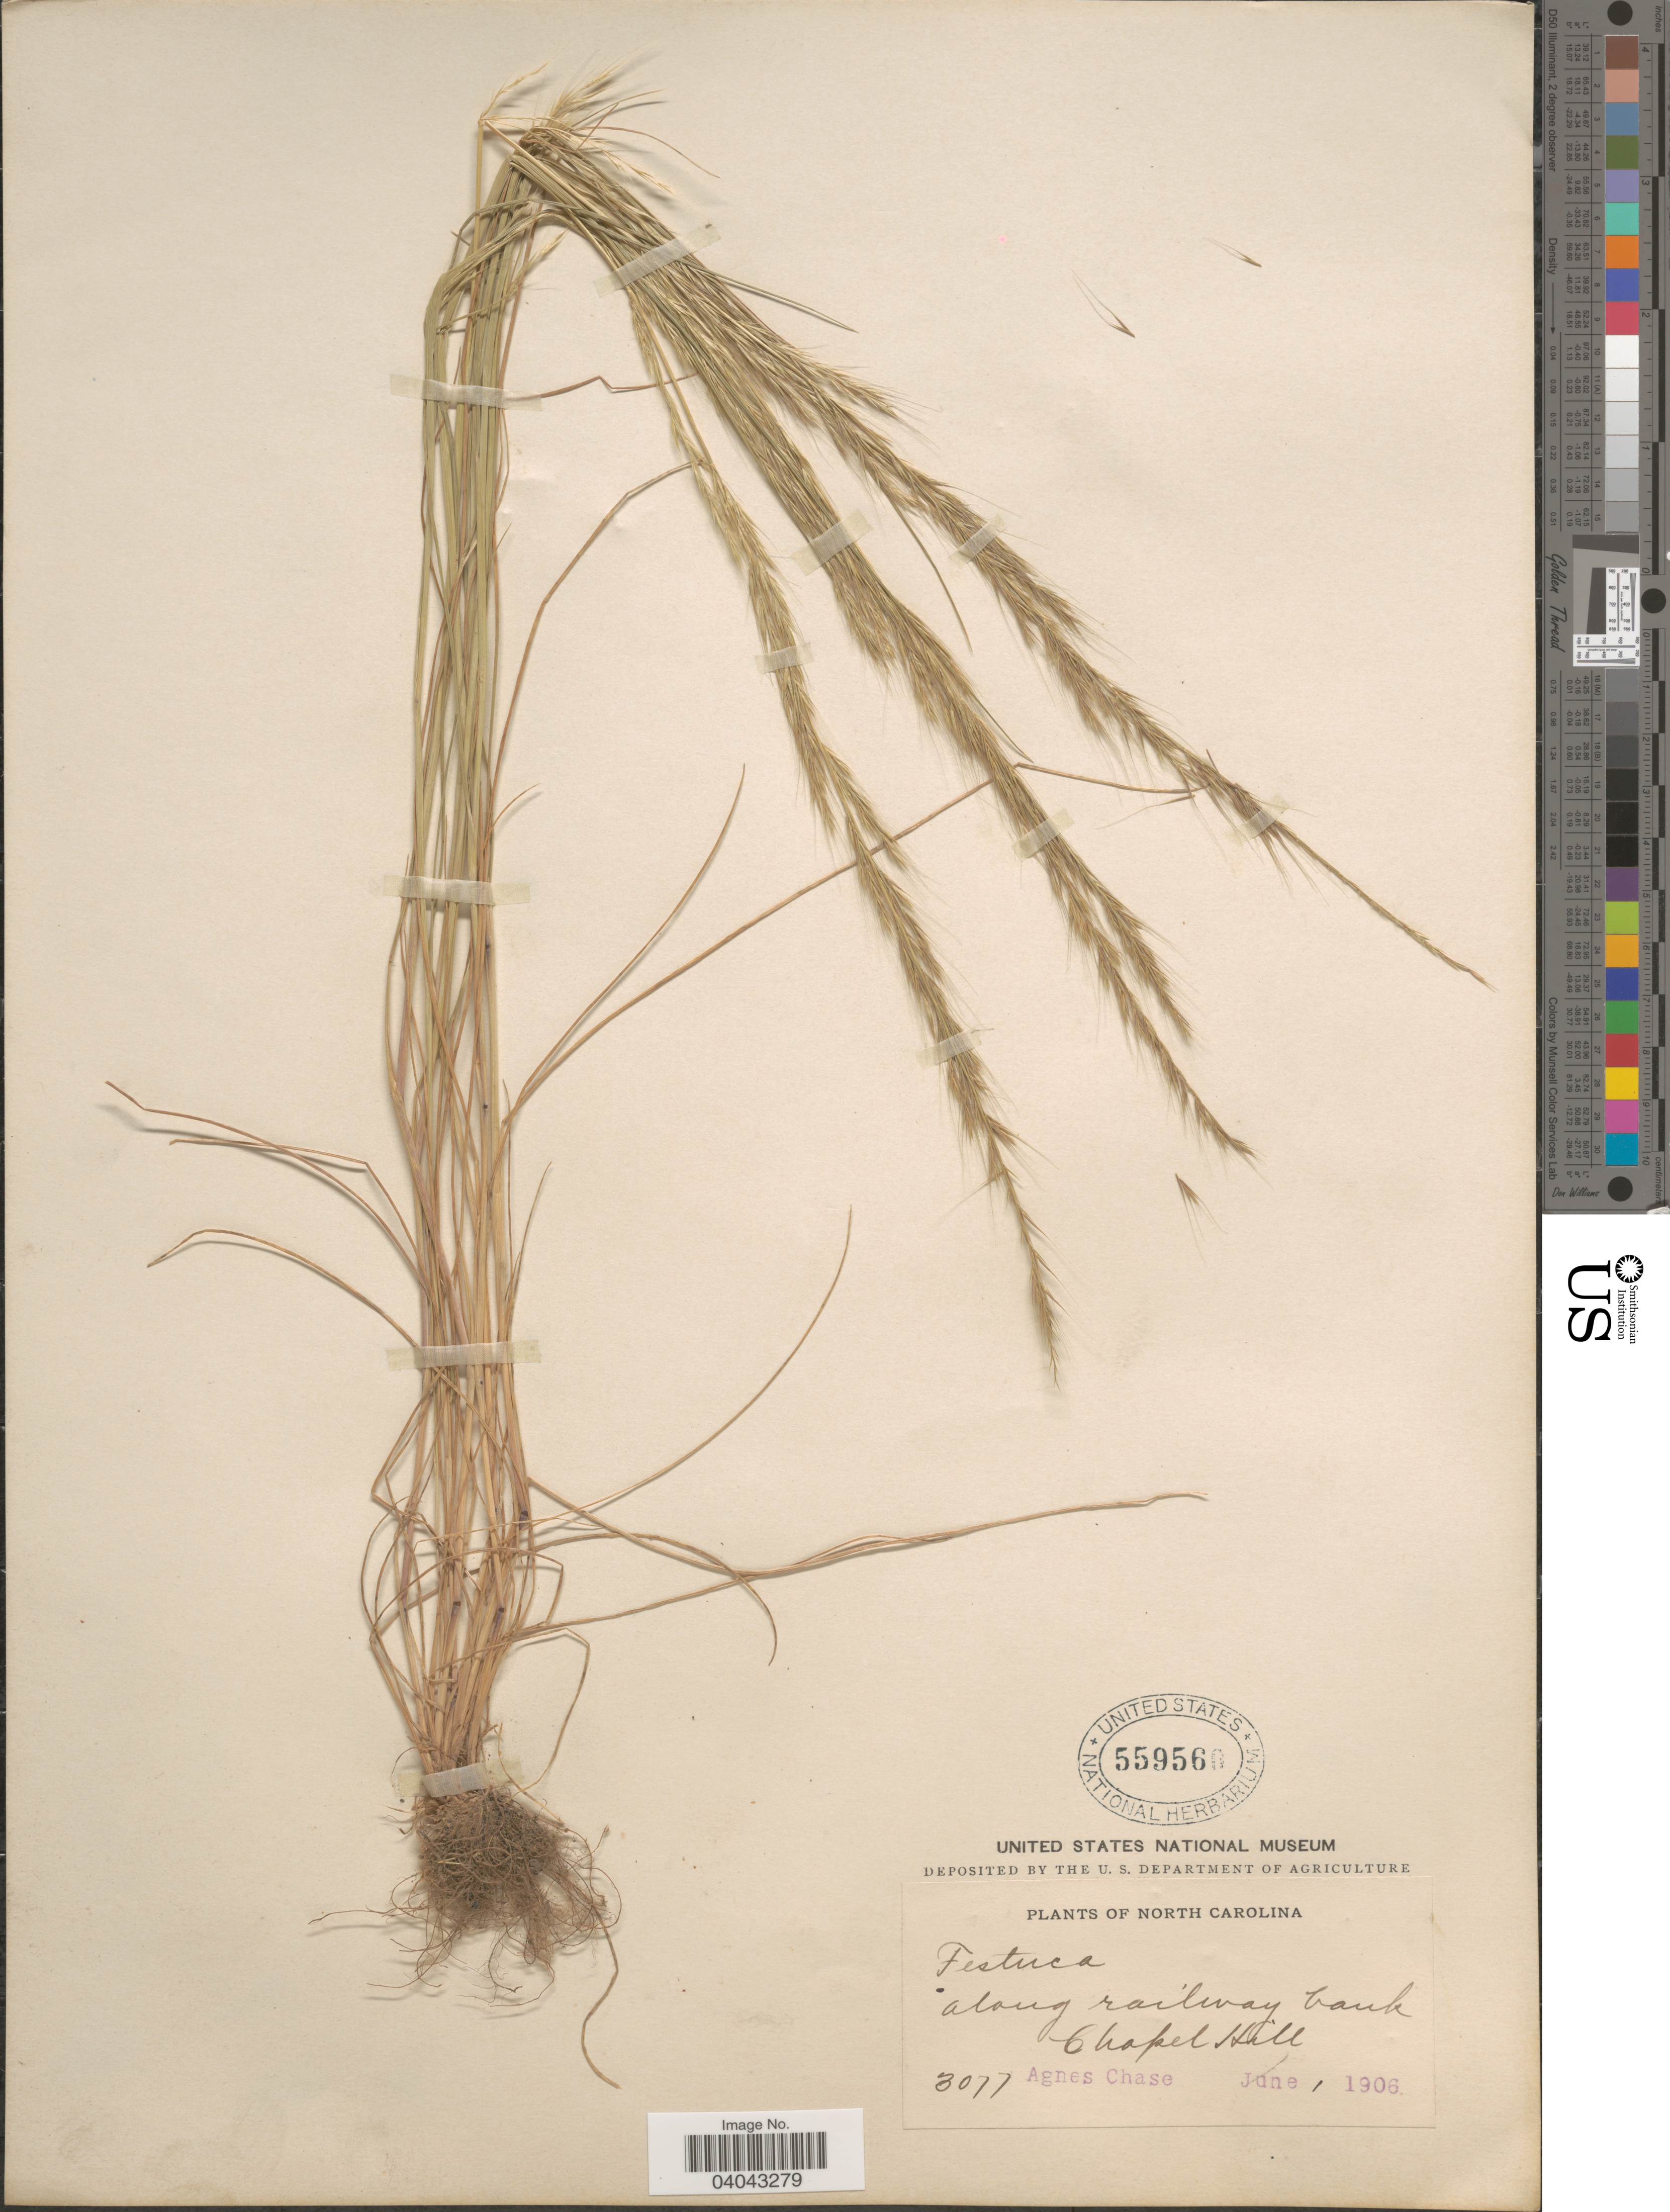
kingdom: Plantae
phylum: Tracheophyta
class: Liliopsida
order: Poales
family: Poaceae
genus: Festuca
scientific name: Festuca myuros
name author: L.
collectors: A. Chase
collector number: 3077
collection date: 1906-06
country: United States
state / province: North Carolina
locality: Along railway bank. Chapel Hill.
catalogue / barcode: US 559560